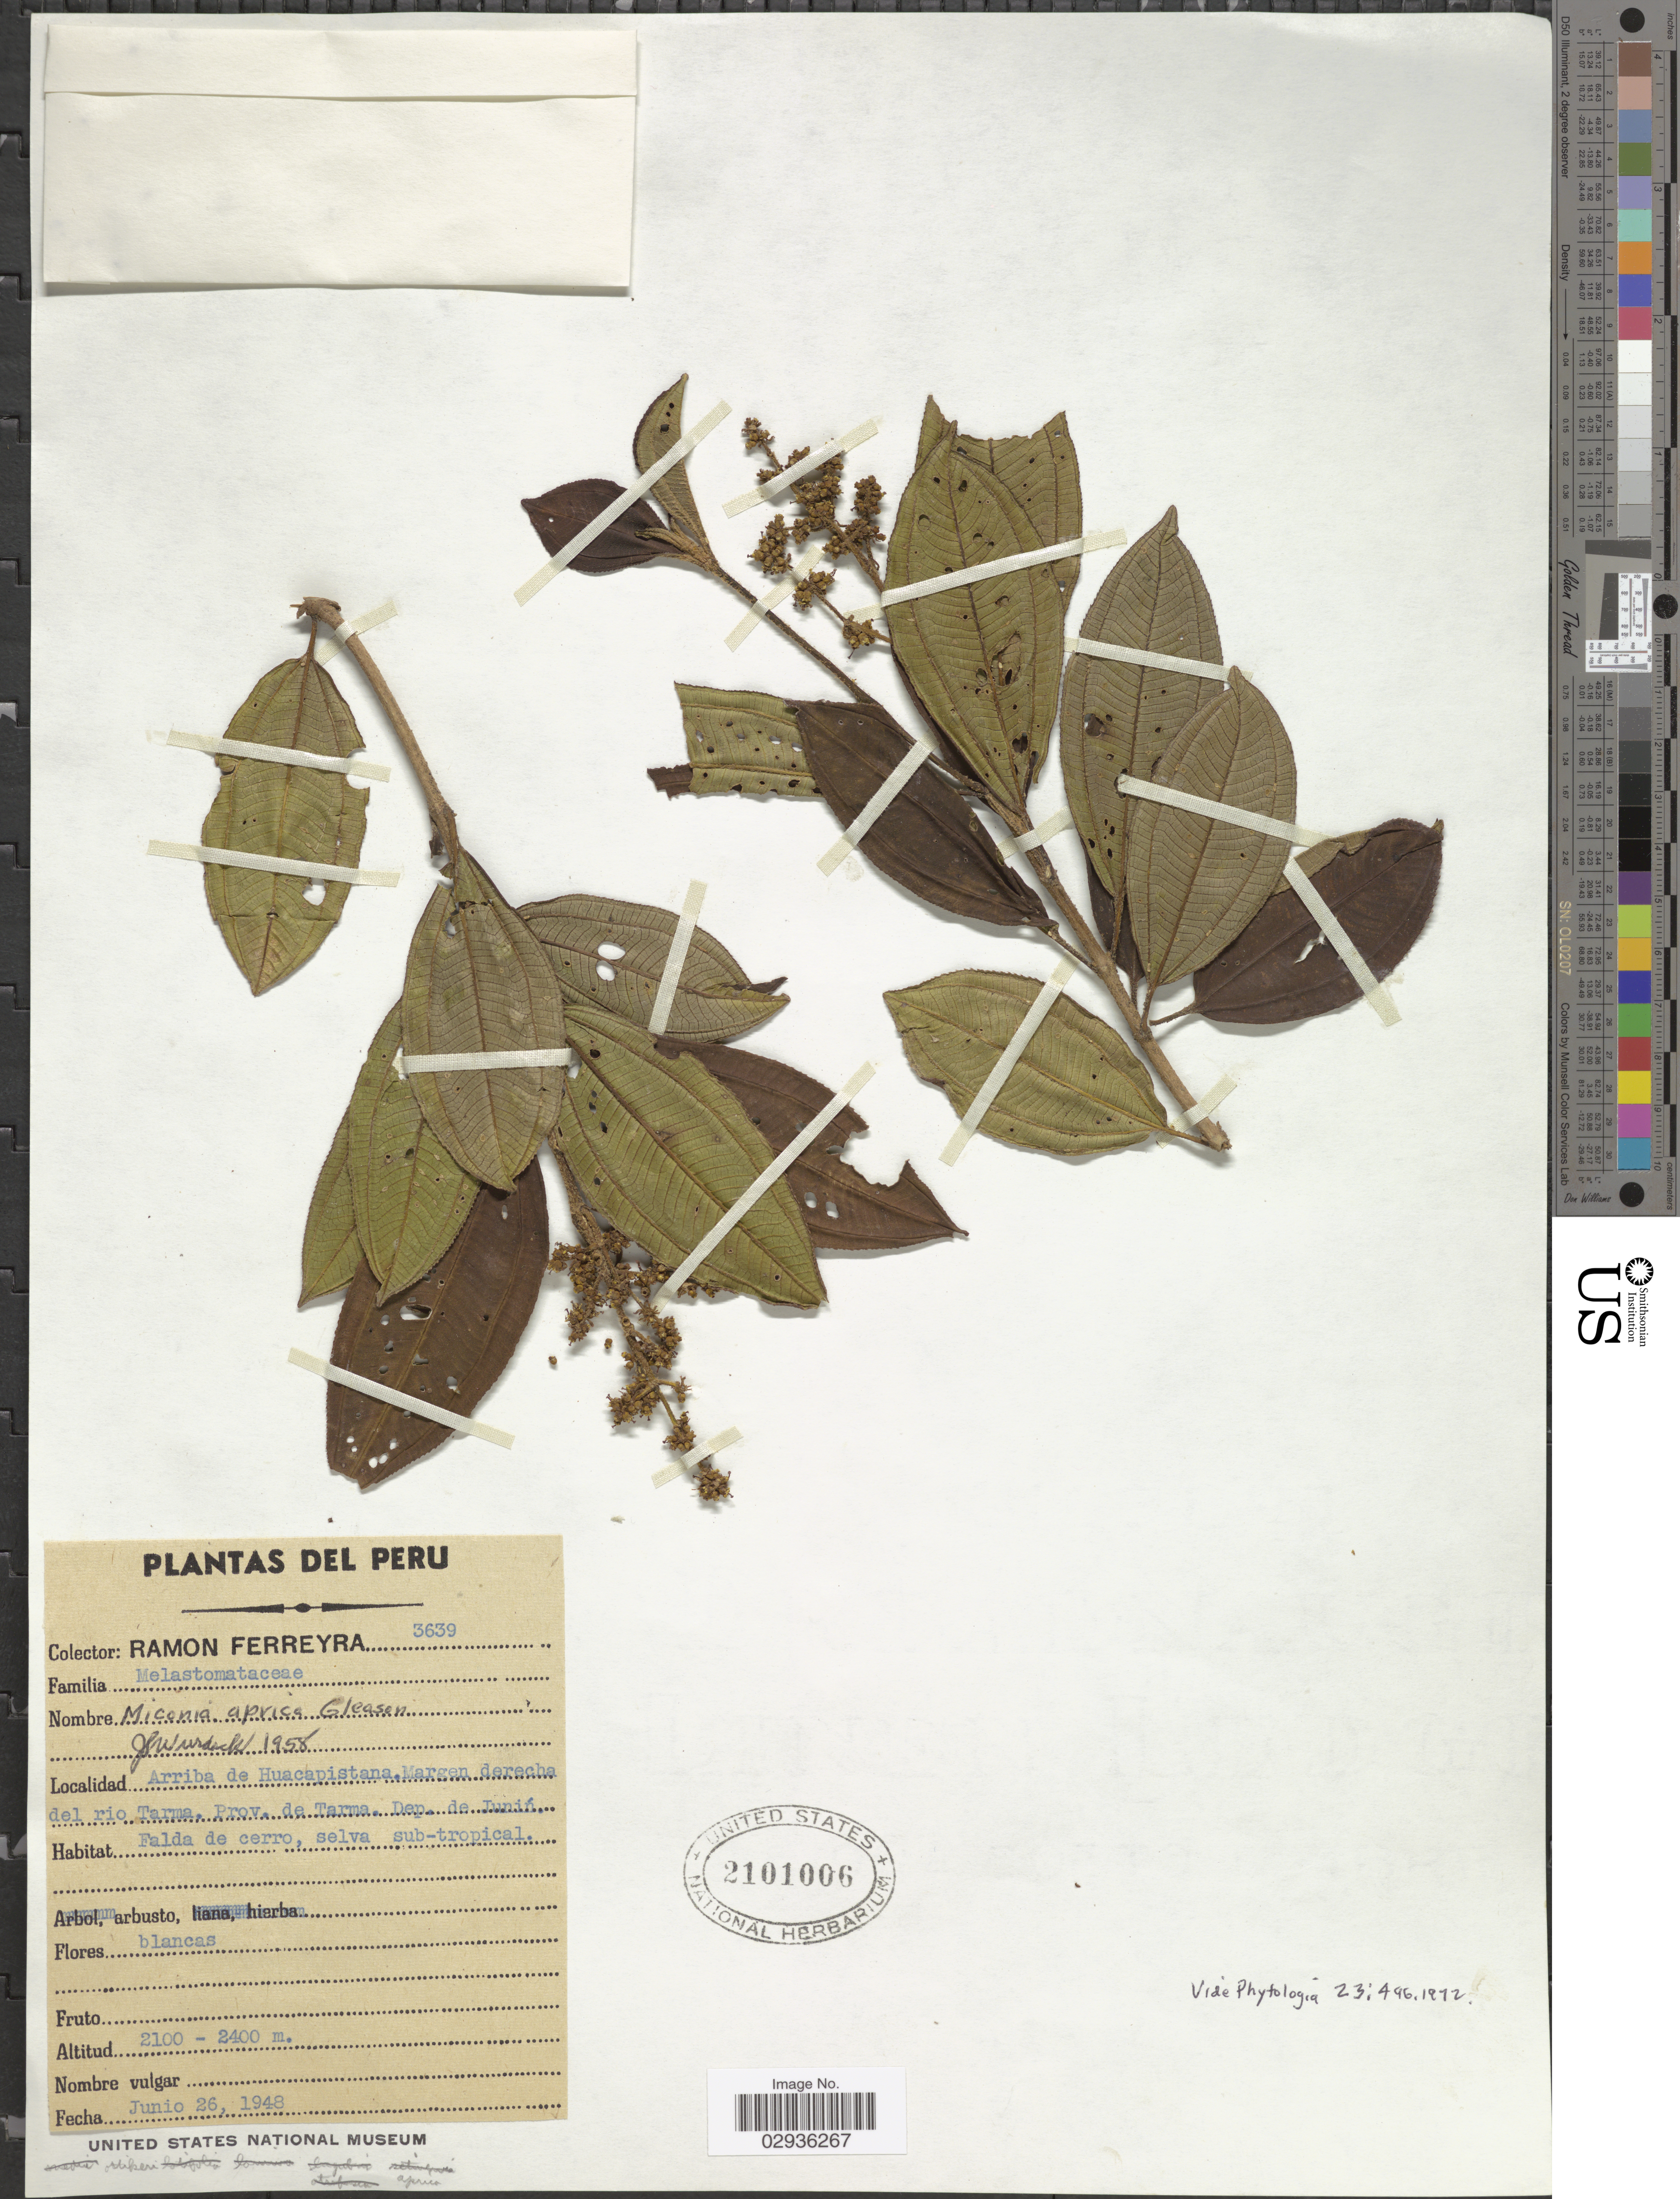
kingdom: Plantae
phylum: Tracheophyta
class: Magnoliopsida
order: Myrtales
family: Melastomataceae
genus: Miconia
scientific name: Miconia aprica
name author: Gleason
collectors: R. A. Ferreyra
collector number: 3639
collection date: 1948-06-26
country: Peru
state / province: Junín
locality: Arriba de Huacapistana. Margen derecha del rio Tarma, Prov. de Tarma. Dep. de Junín. Falda de cerro, selva sub-tropical.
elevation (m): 2100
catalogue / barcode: US 2101006